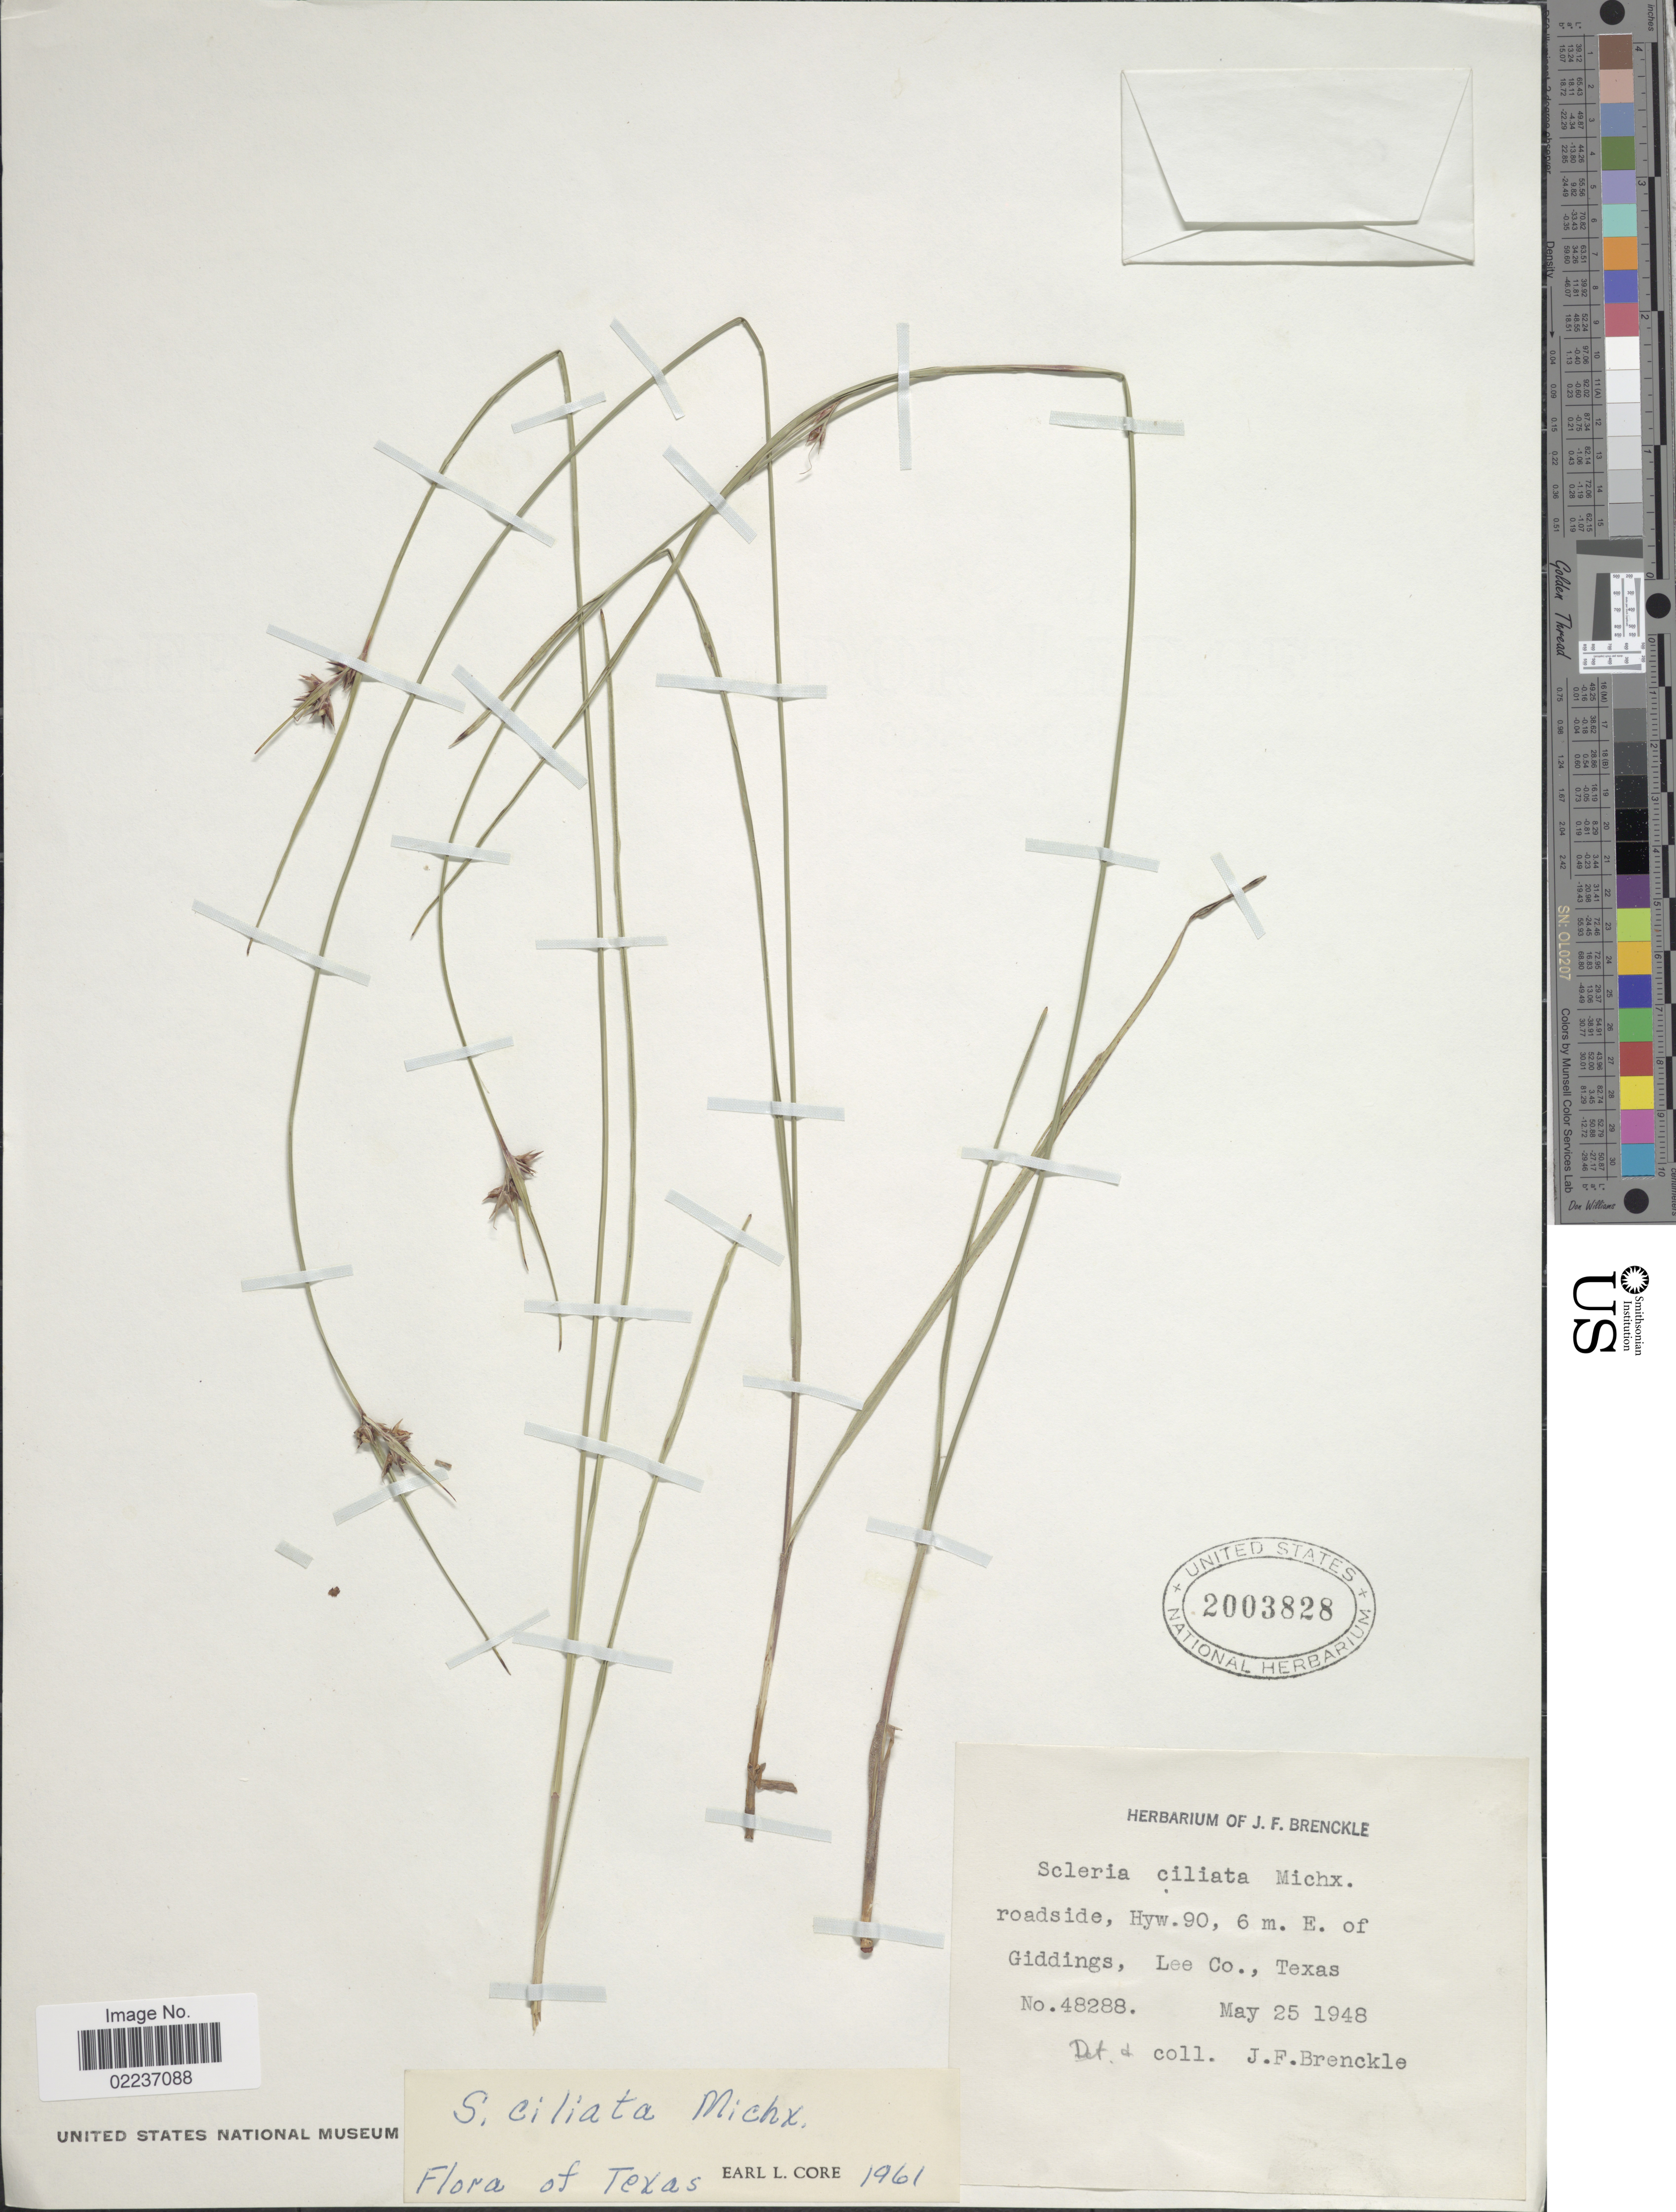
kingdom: Plantae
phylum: Tracheophyta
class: Liliopsida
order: Poales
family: Cyperaceae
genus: Scleria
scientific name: Scleria ciliata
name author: Michx.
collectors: J. Brenckle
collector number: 48288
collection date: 1948-05-25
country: United States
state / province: Texas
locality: Roadside, Hyw. 90, 6 m. E. of Giddings, Lee Co.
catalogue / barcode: US 2003828